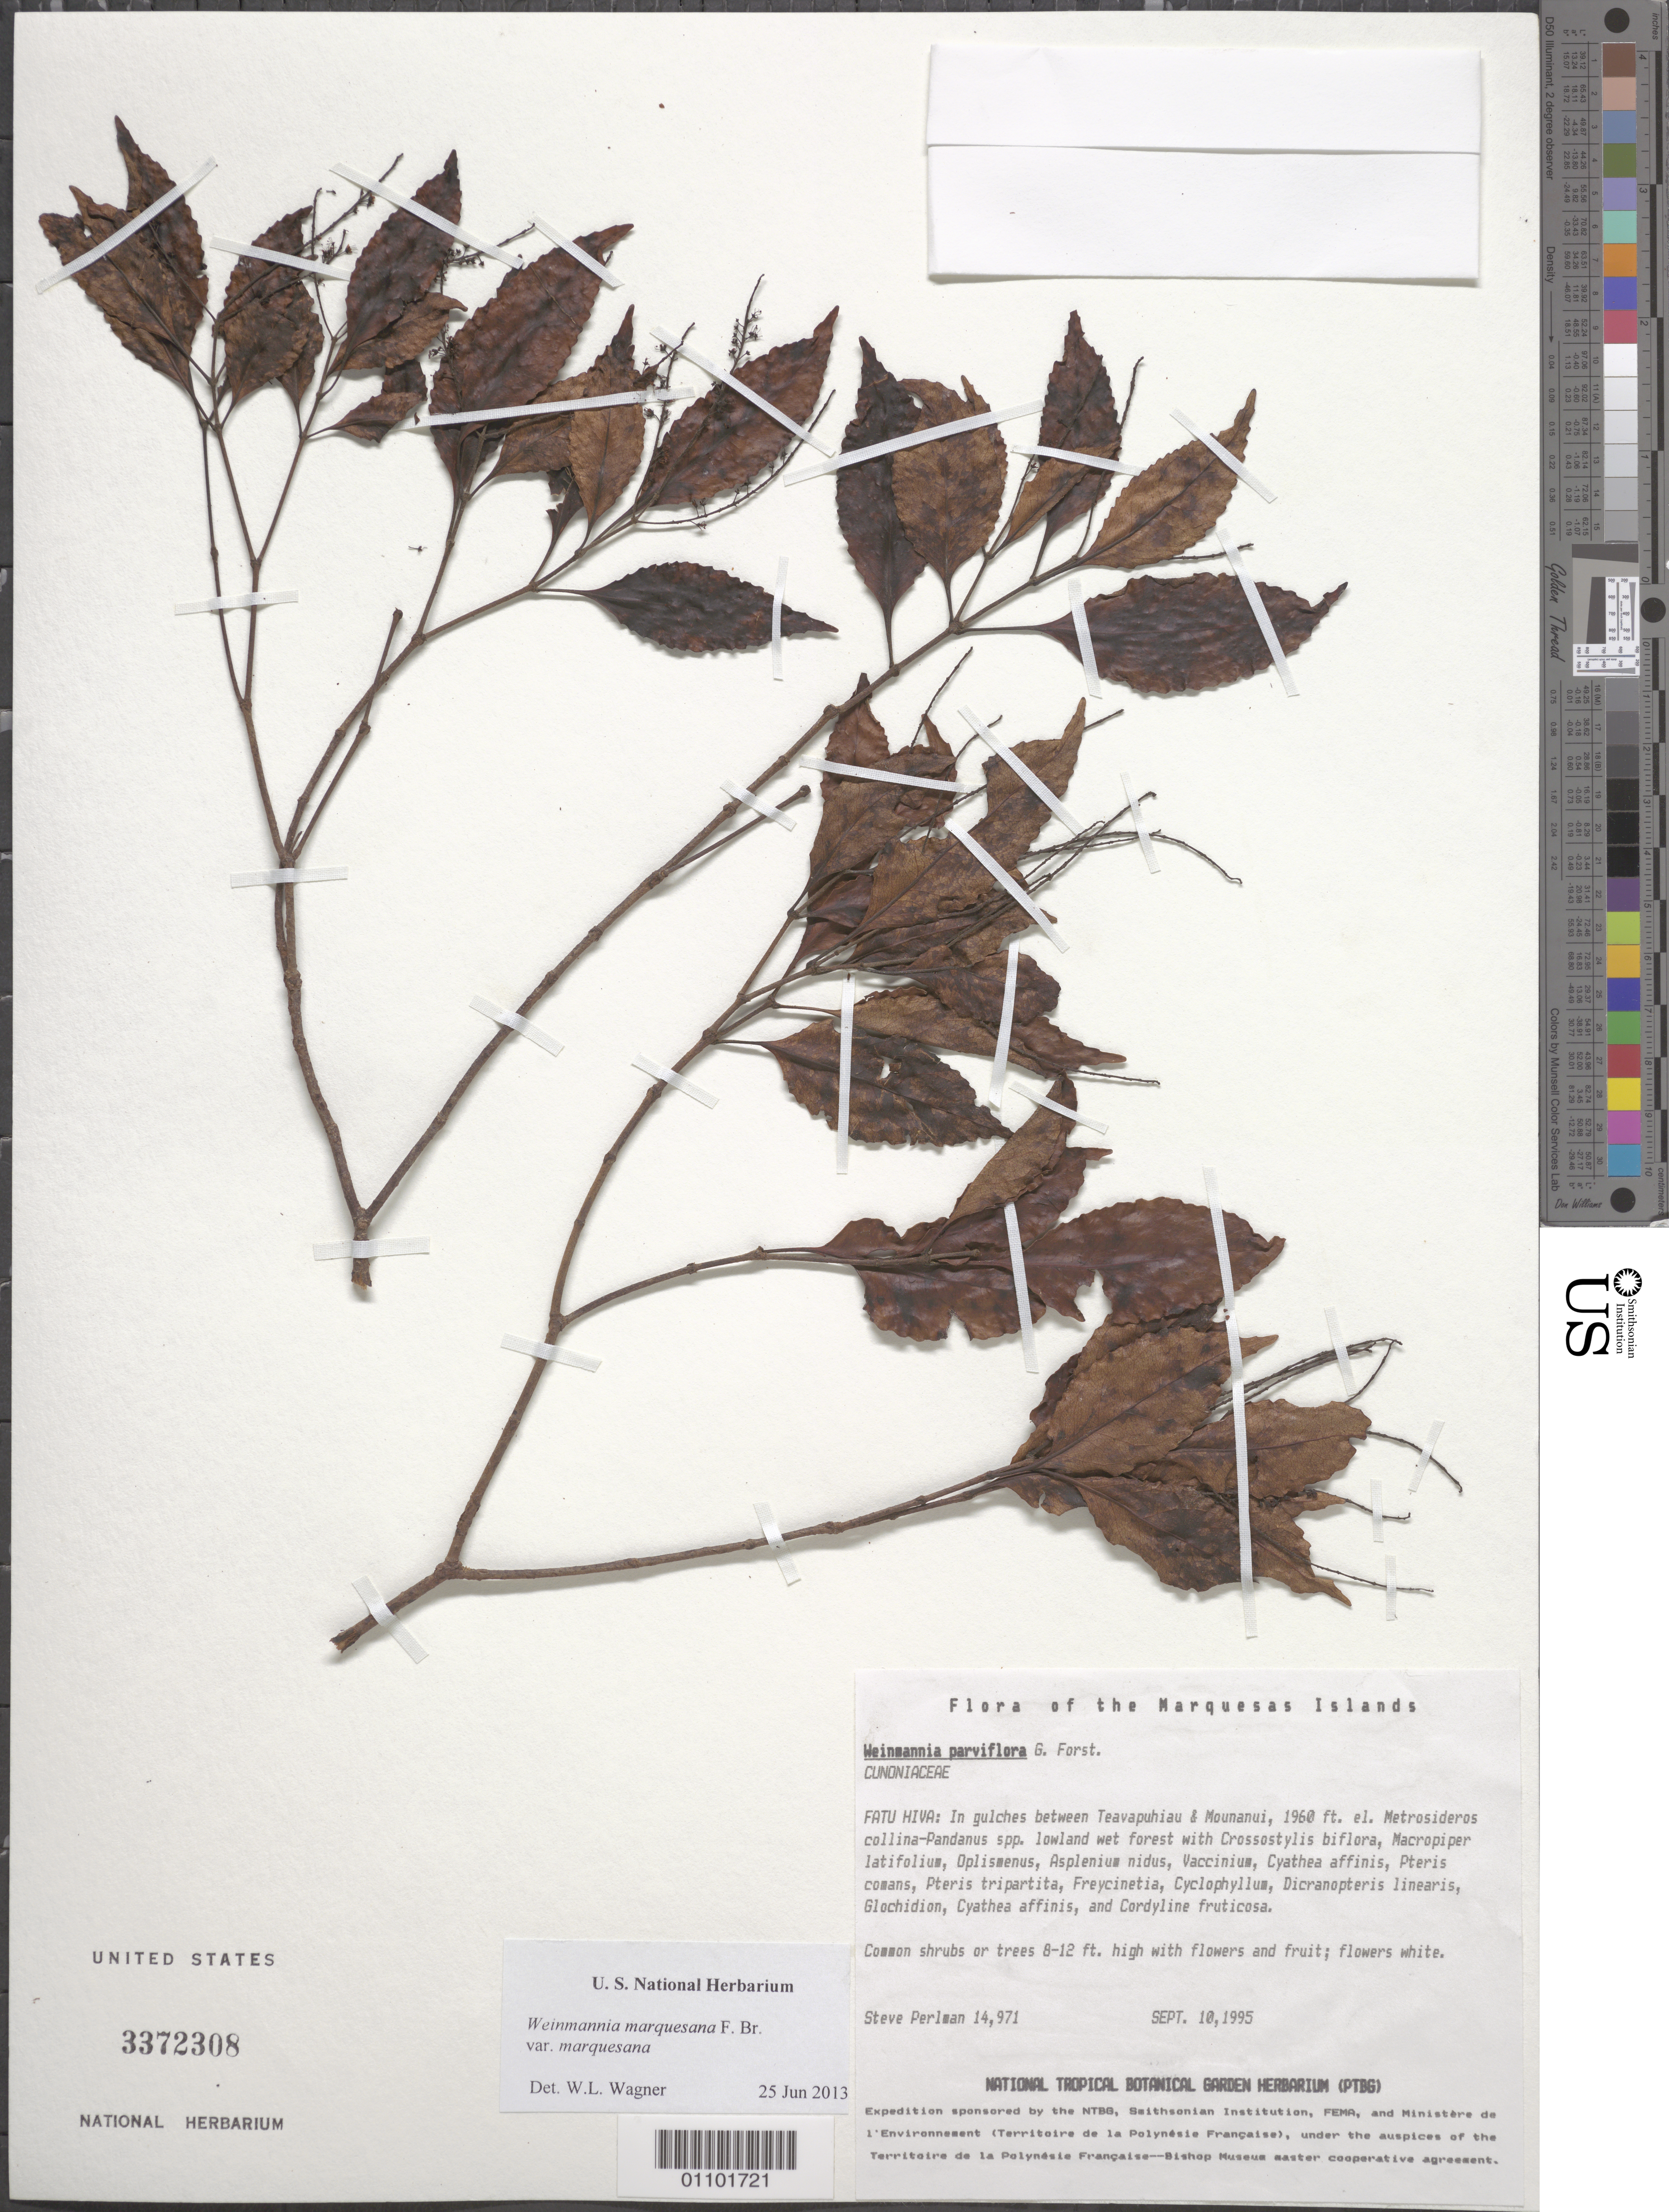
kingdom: Plantae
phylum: Tracheophyta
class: Magnoliopsida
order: Oxalidales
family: Cunoniaceae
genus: Pterophylla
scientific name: Pterophylla marquesana var. marquesana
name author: (F. Br.) Pillon & H.C. Hopkins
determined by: Wagner, W. L., (BOT), Smithsonian Institution - National Museum of Natural History (UNITED STATES)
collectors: S. P. Perlman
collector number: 14971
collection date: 1995-09-10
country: French Polynesia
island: Fatu Hiva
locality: In gulches between Teavapuhiau & Mounanui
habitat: Metrosideros collina -Pandanus spp. lowland wet forest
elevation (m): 597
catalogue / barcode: US 3372308